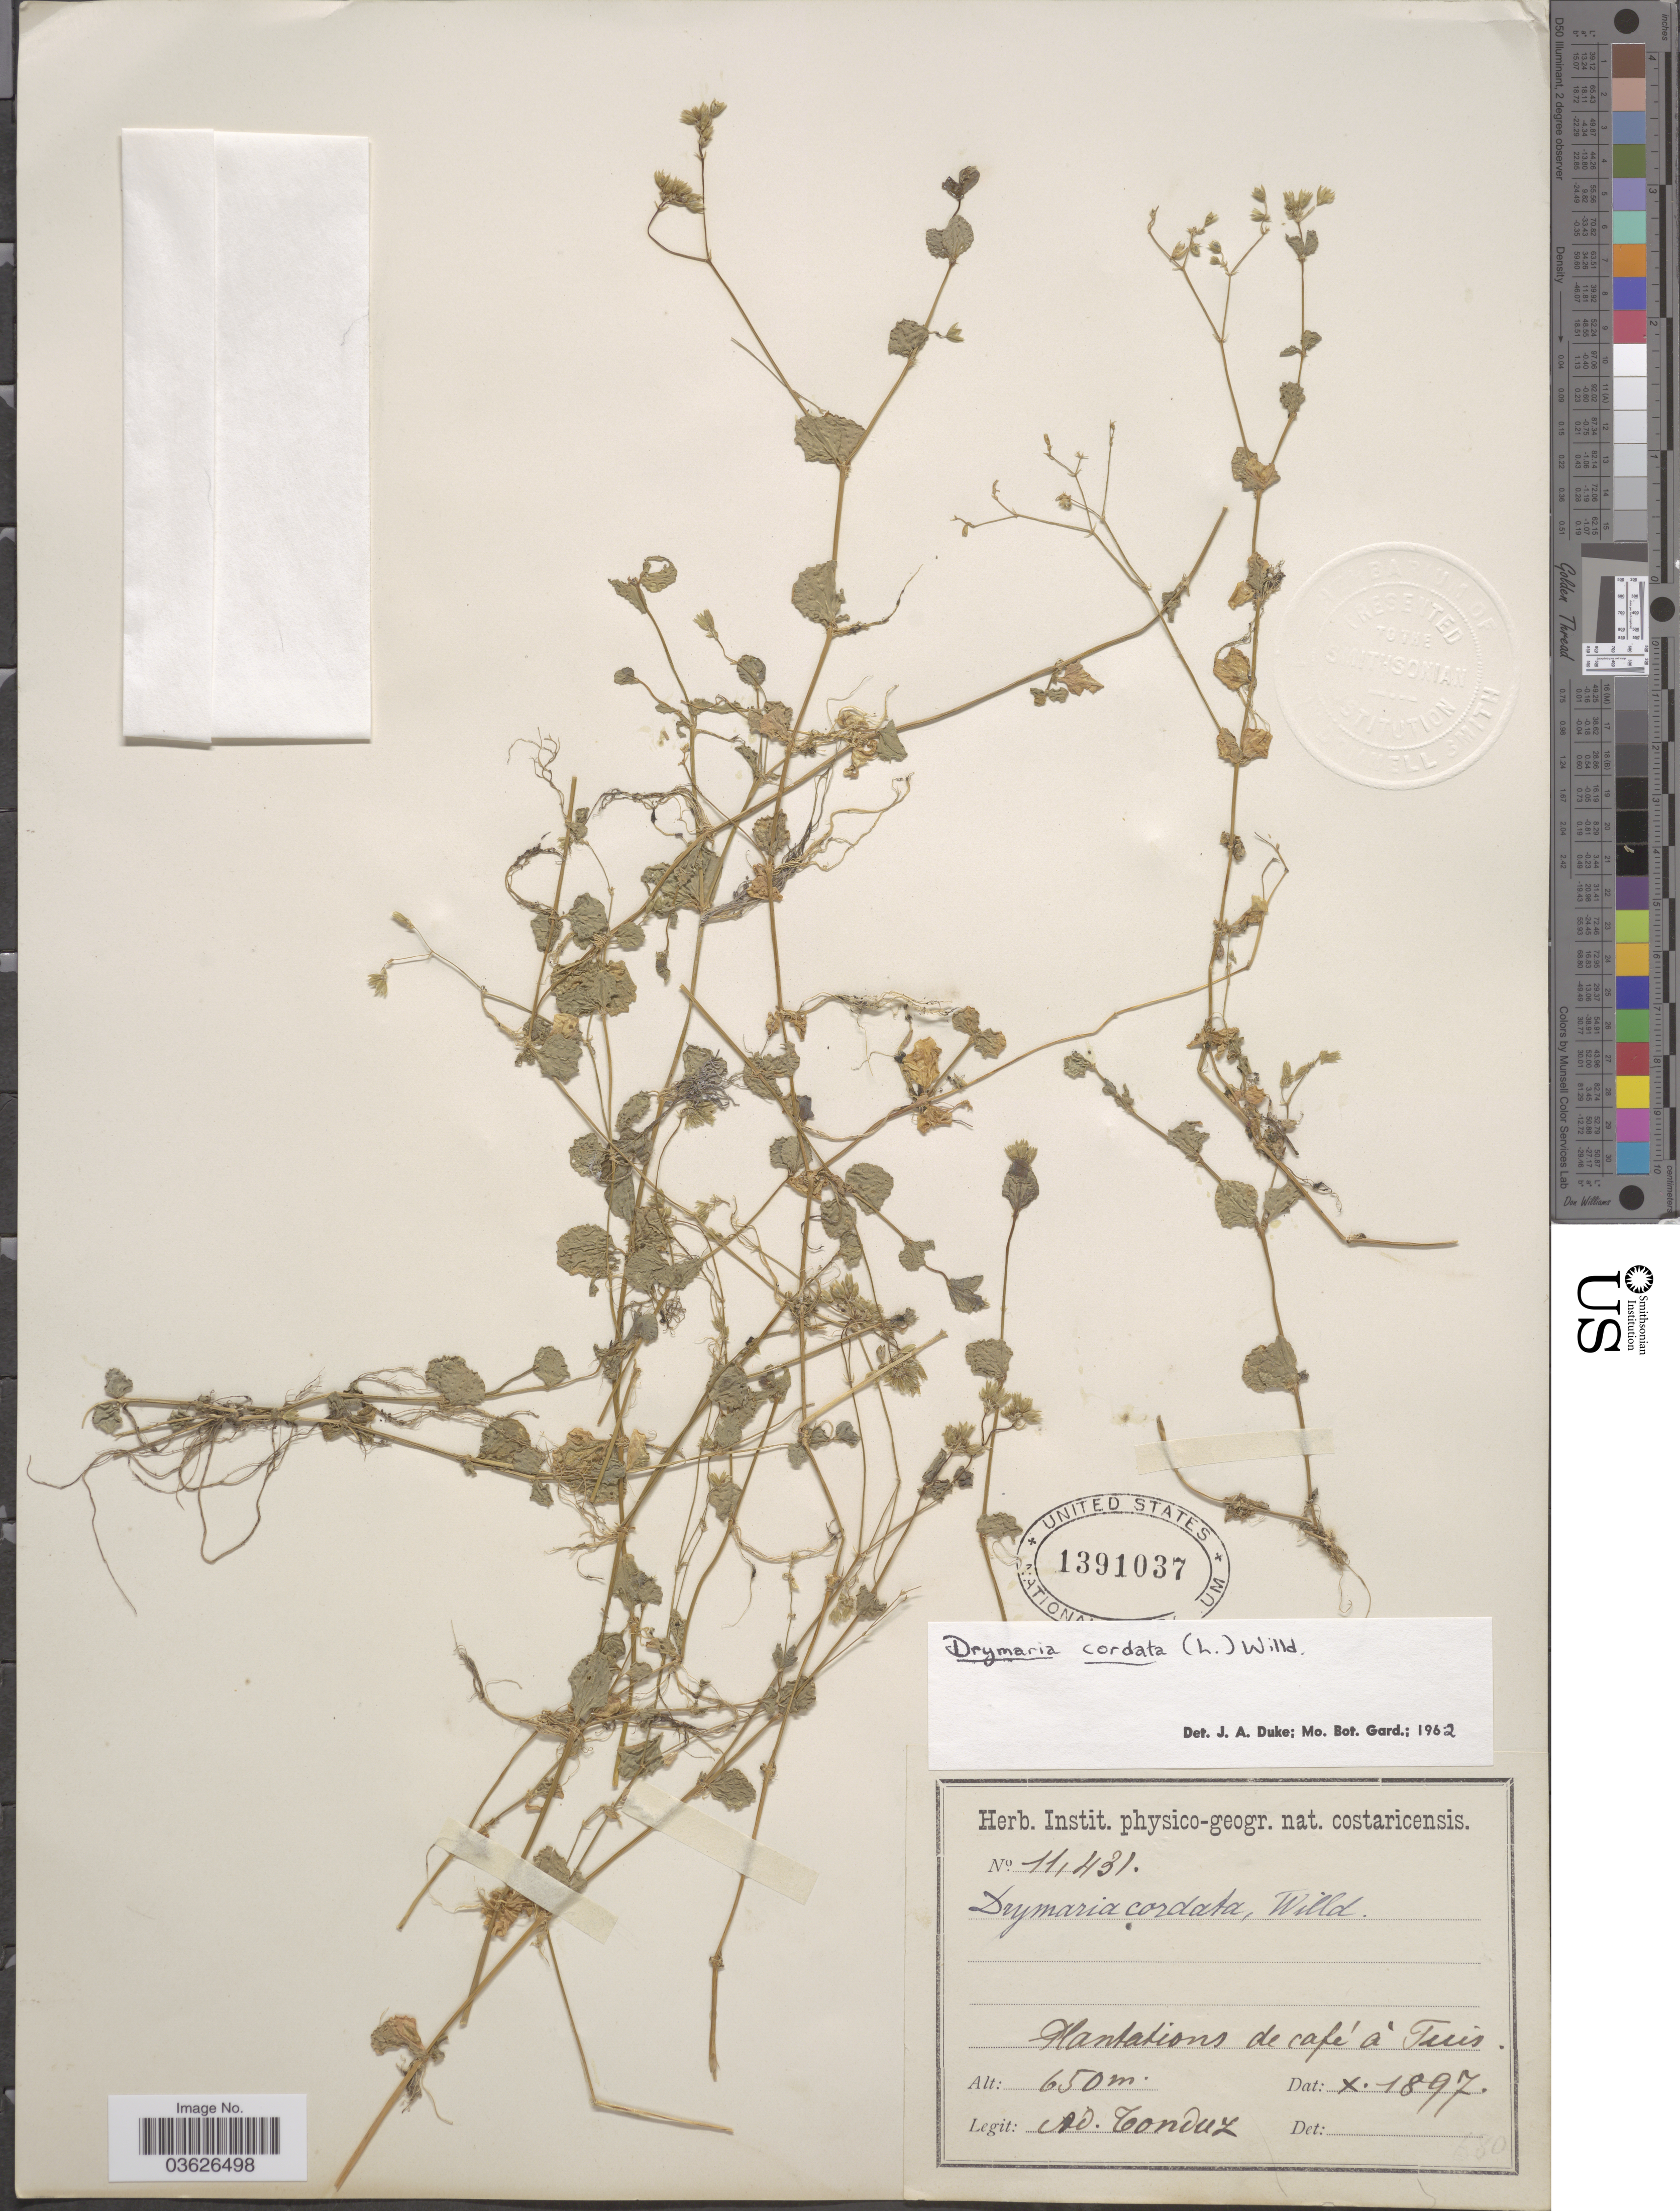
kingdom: Plantae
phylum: Tracheophyta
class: Magnoliopsida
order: Caryophyllales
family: Caryophyllaceae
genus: Drymaria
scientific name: Drymaria cordata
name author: (L.) Willd. ex Schult.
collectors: A. Tonduz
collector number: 11431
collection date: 1897-10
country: Costa Rica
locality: Plantations de café á Tuis.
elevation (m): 650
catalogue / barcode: US 1391037